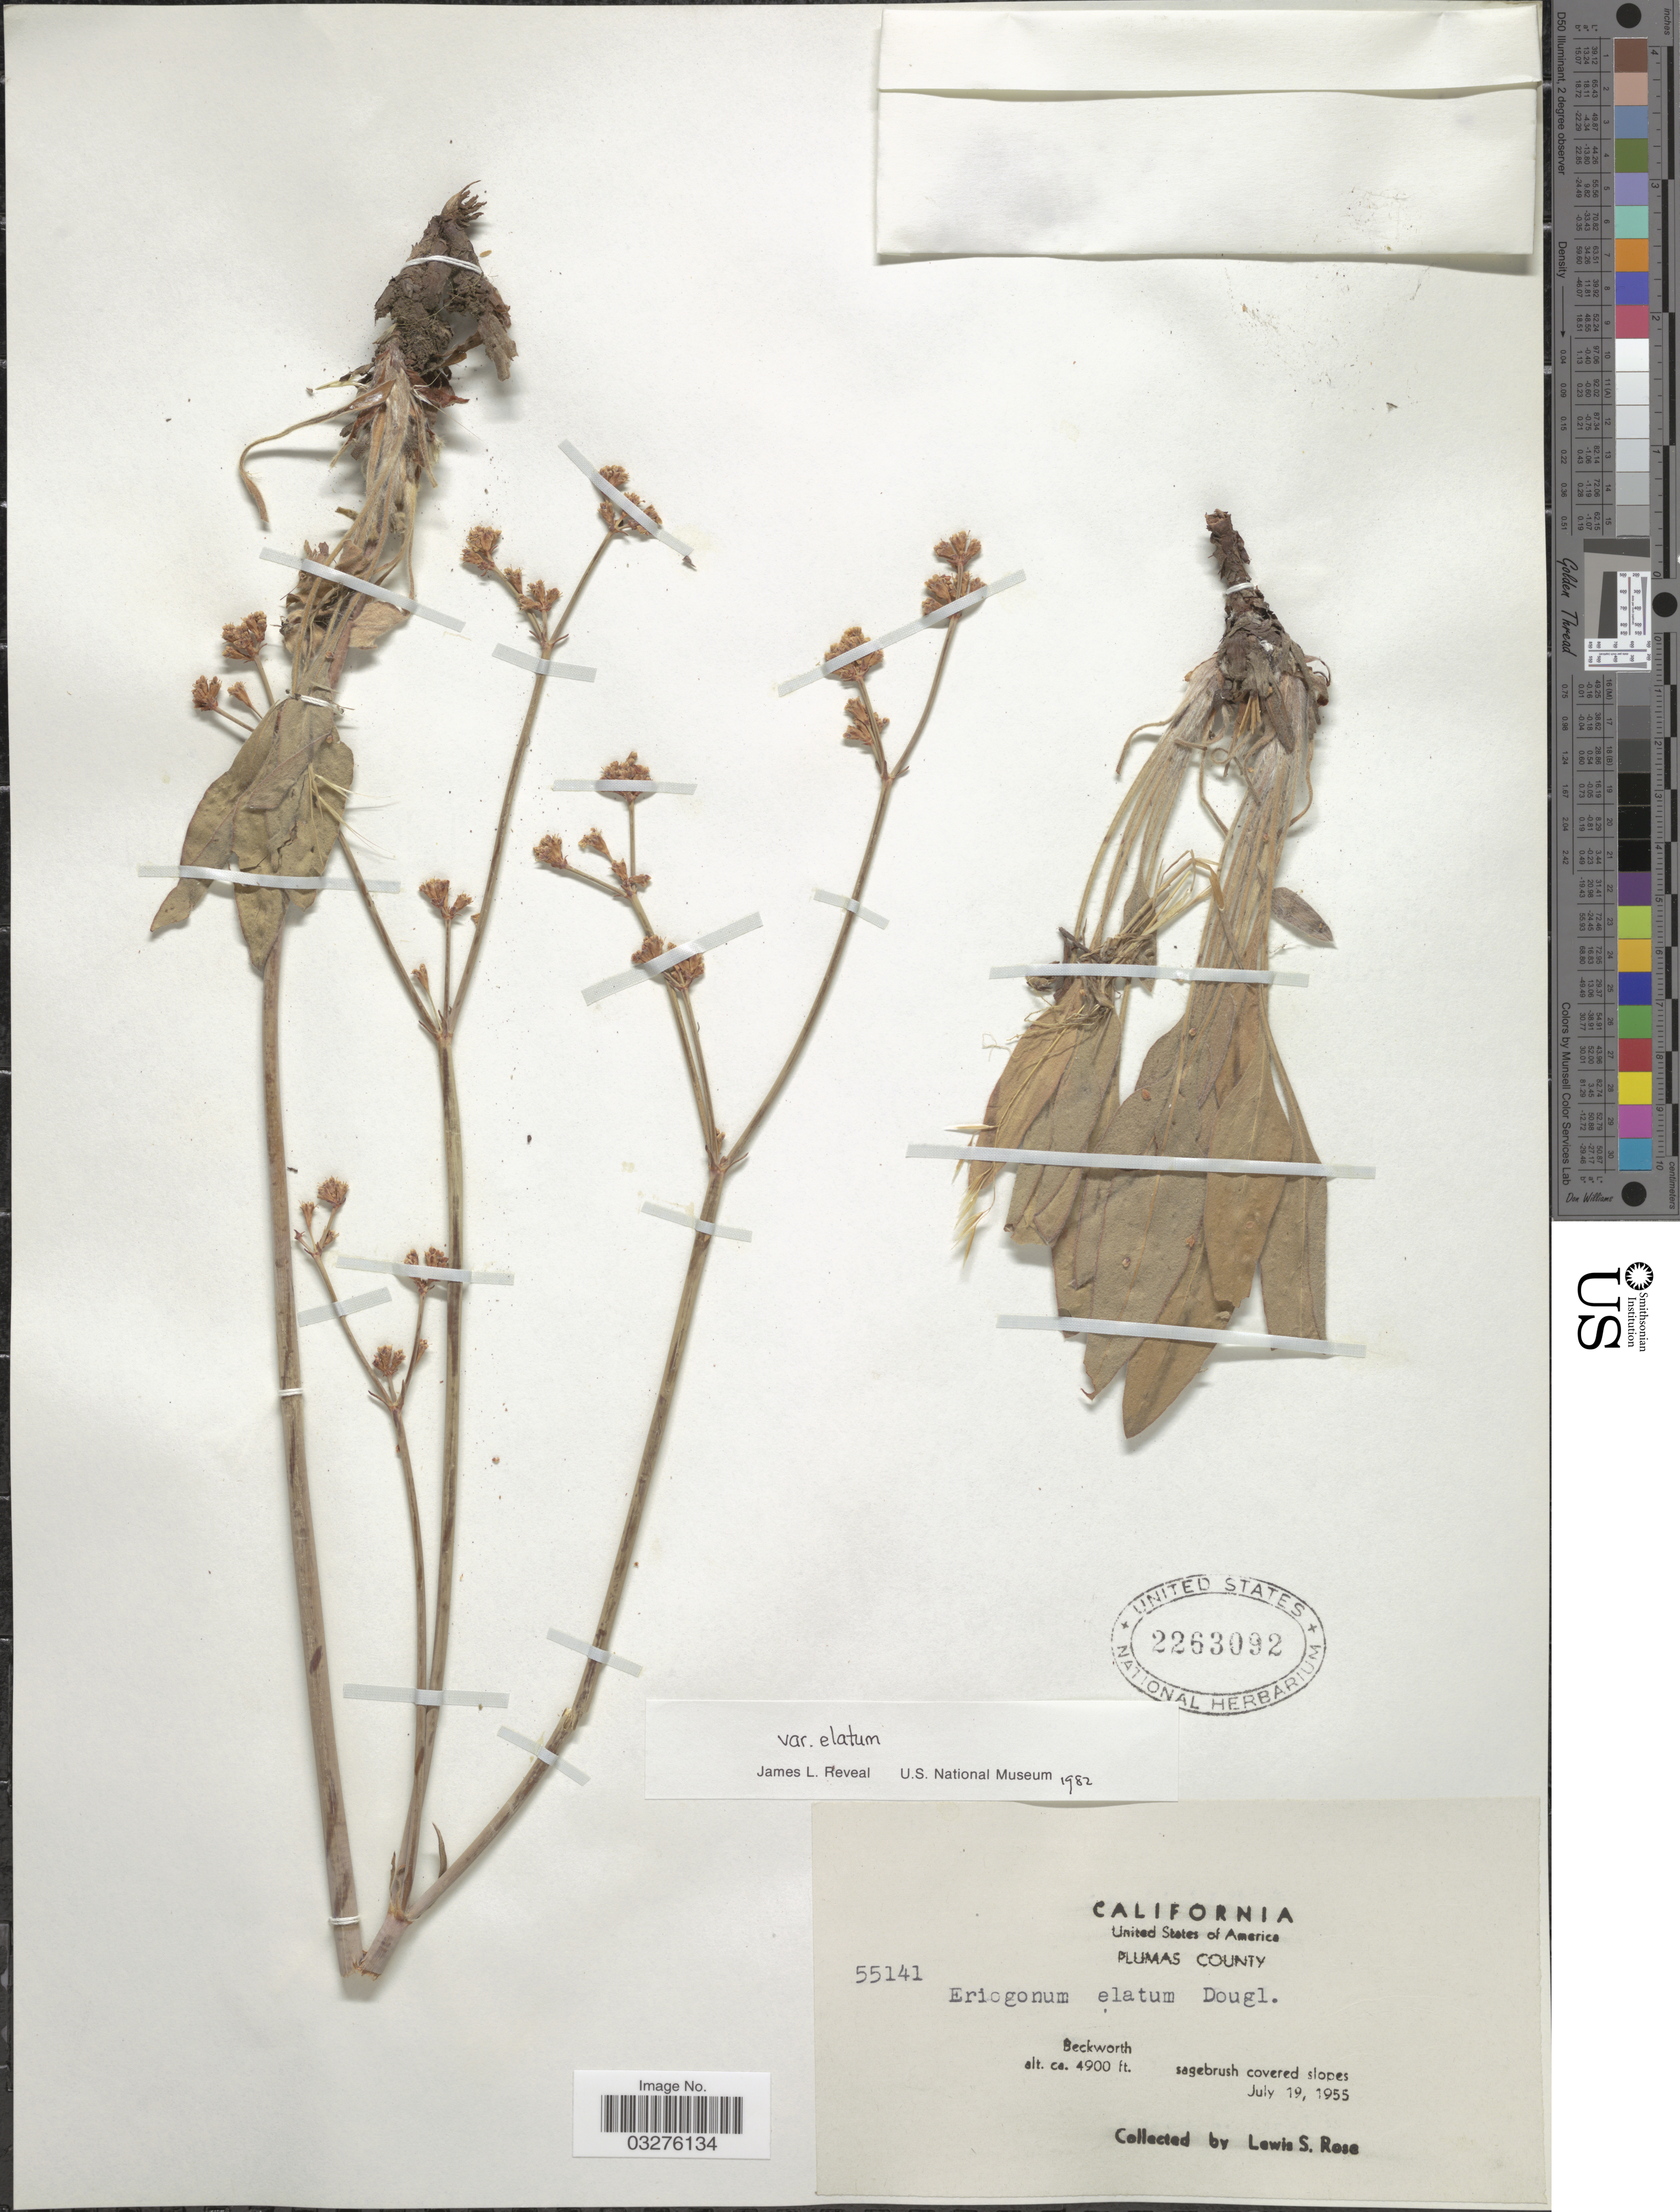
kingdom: Plantae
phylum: Tracheophyta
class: Magnoliopsida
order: Caryophyllales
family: Polygonaceae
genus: Eriogonum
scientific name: Eriogonum elatum var. elatum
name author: Douglas ex Benth.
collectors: L. S. Rose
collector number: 55141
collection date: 1955-07-19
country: United States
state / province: California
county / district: Plumas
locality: Plumas County, Beckworth.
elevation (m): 1494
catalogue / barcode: US 2263092